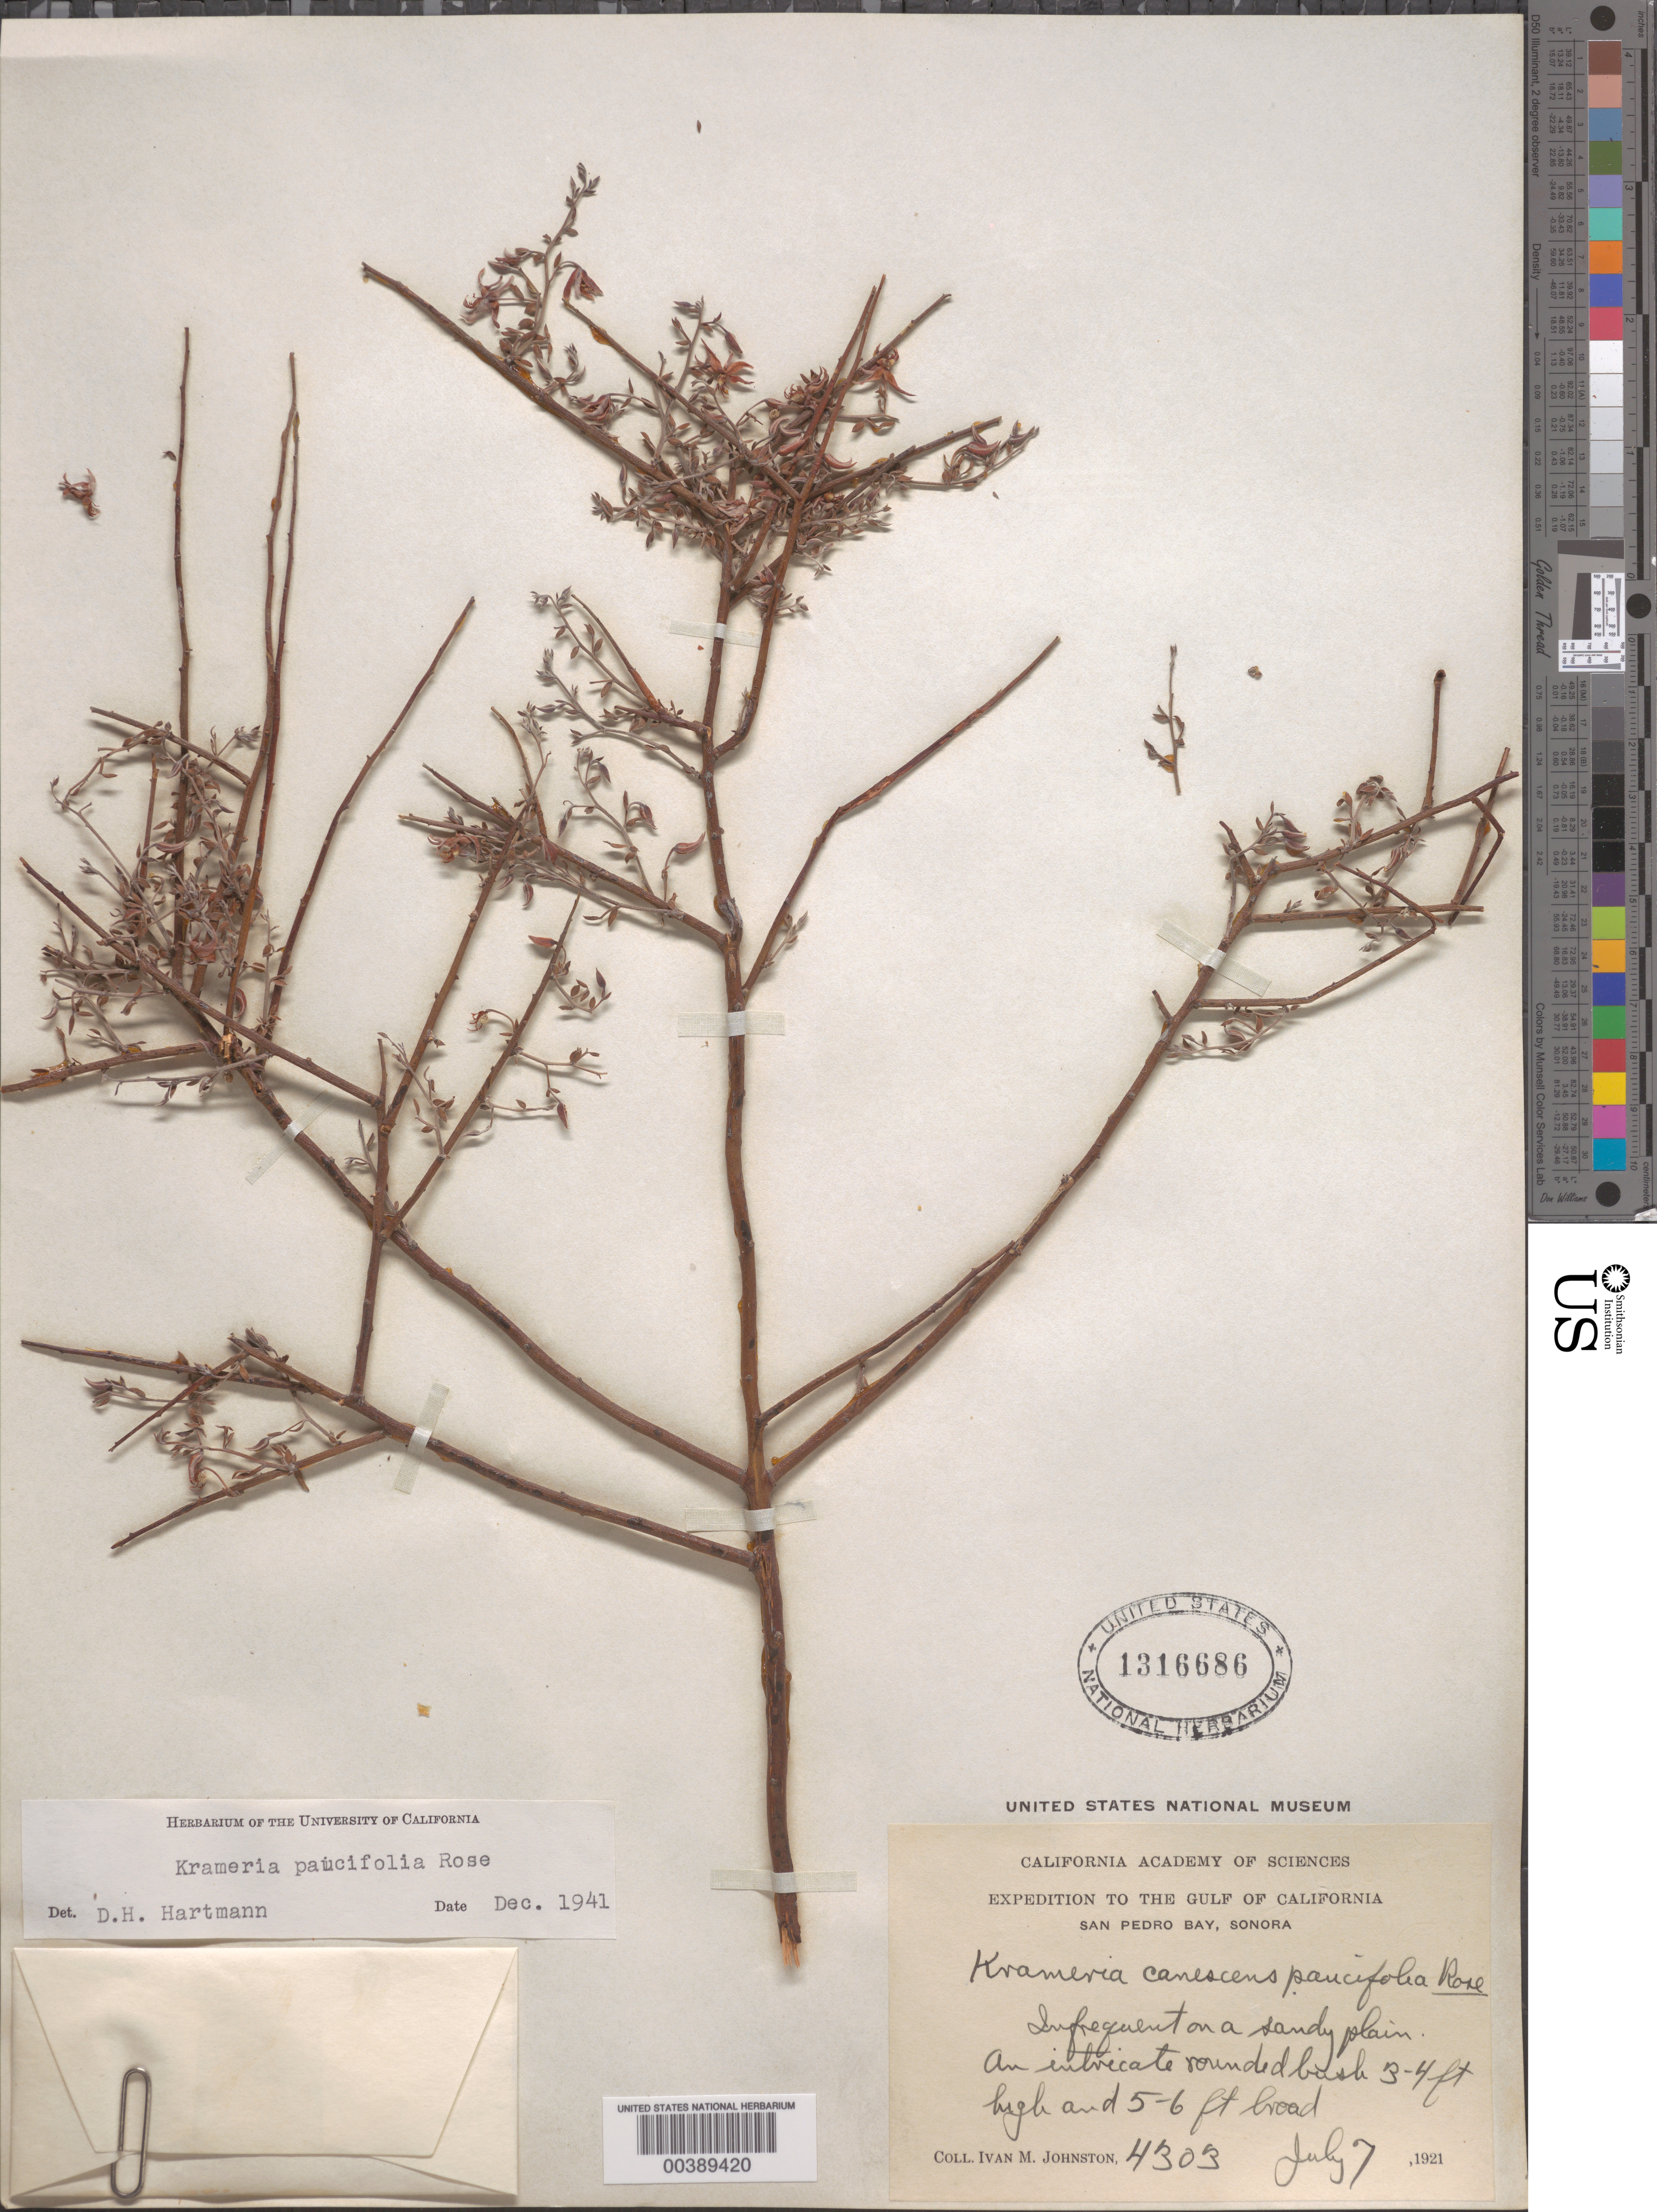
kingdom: Plantae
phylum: Tracheophyta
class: Magnoliopsida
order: Zygophyllales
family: Krameriaceae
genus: Krameria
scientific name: Krameria grayi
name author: Rose & J.H. Painter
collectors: I.M. Johnston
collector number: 4303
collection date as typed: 07 Jul 1921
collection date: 1921-07-07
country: Mexico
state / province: Sonora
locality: San Pedro bay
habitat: On sandy plain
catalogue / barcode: US 1316686